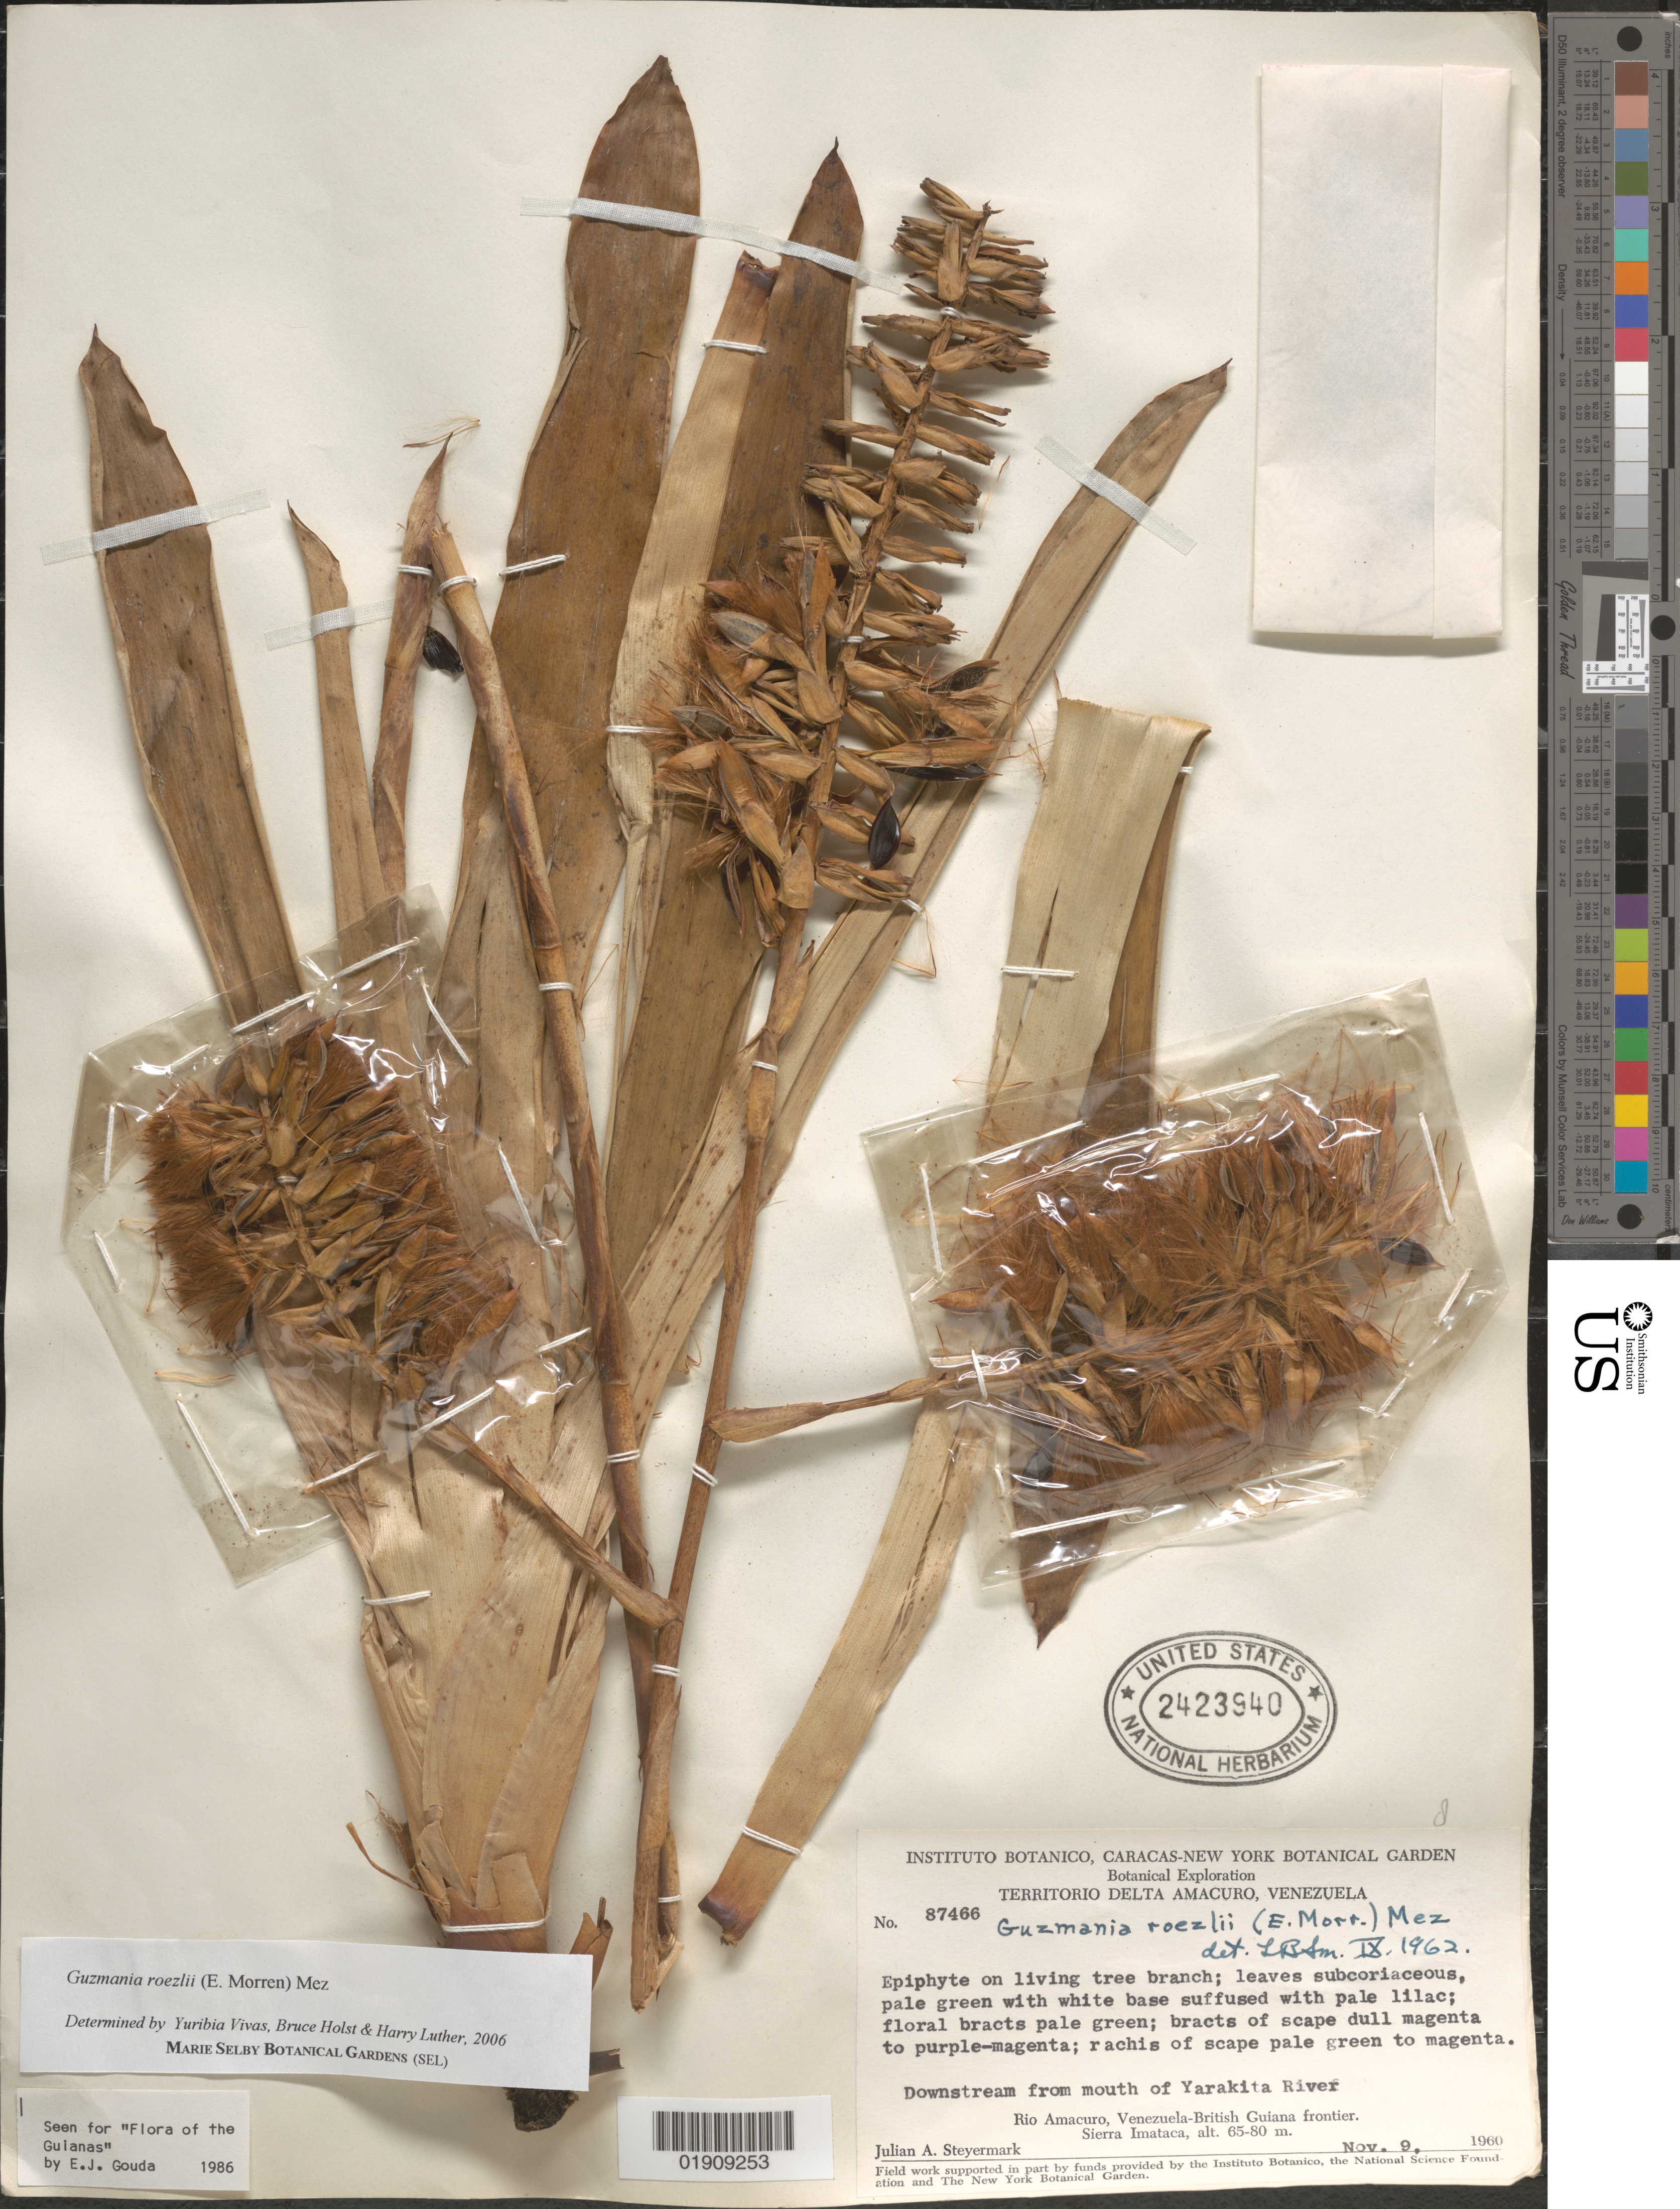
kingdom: Plantae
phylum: Tracheophyta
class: Liliopsida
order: Poales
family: Bromeliaceae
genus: Guzmania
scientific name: Guzmania roezlii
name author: (É. Morren) Mez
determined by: Vivas, Yuribia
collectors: J. Steyermark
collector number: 87466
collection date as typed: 9-Nov-60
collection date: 1960-11-09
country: Venezuela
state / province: Delta Amacuro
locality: Rio Amacuro, Sierra Imataca, Venezuela-Guyana border; downstream from mouth of Yarakita River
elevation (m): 65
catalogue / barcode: US 2423940